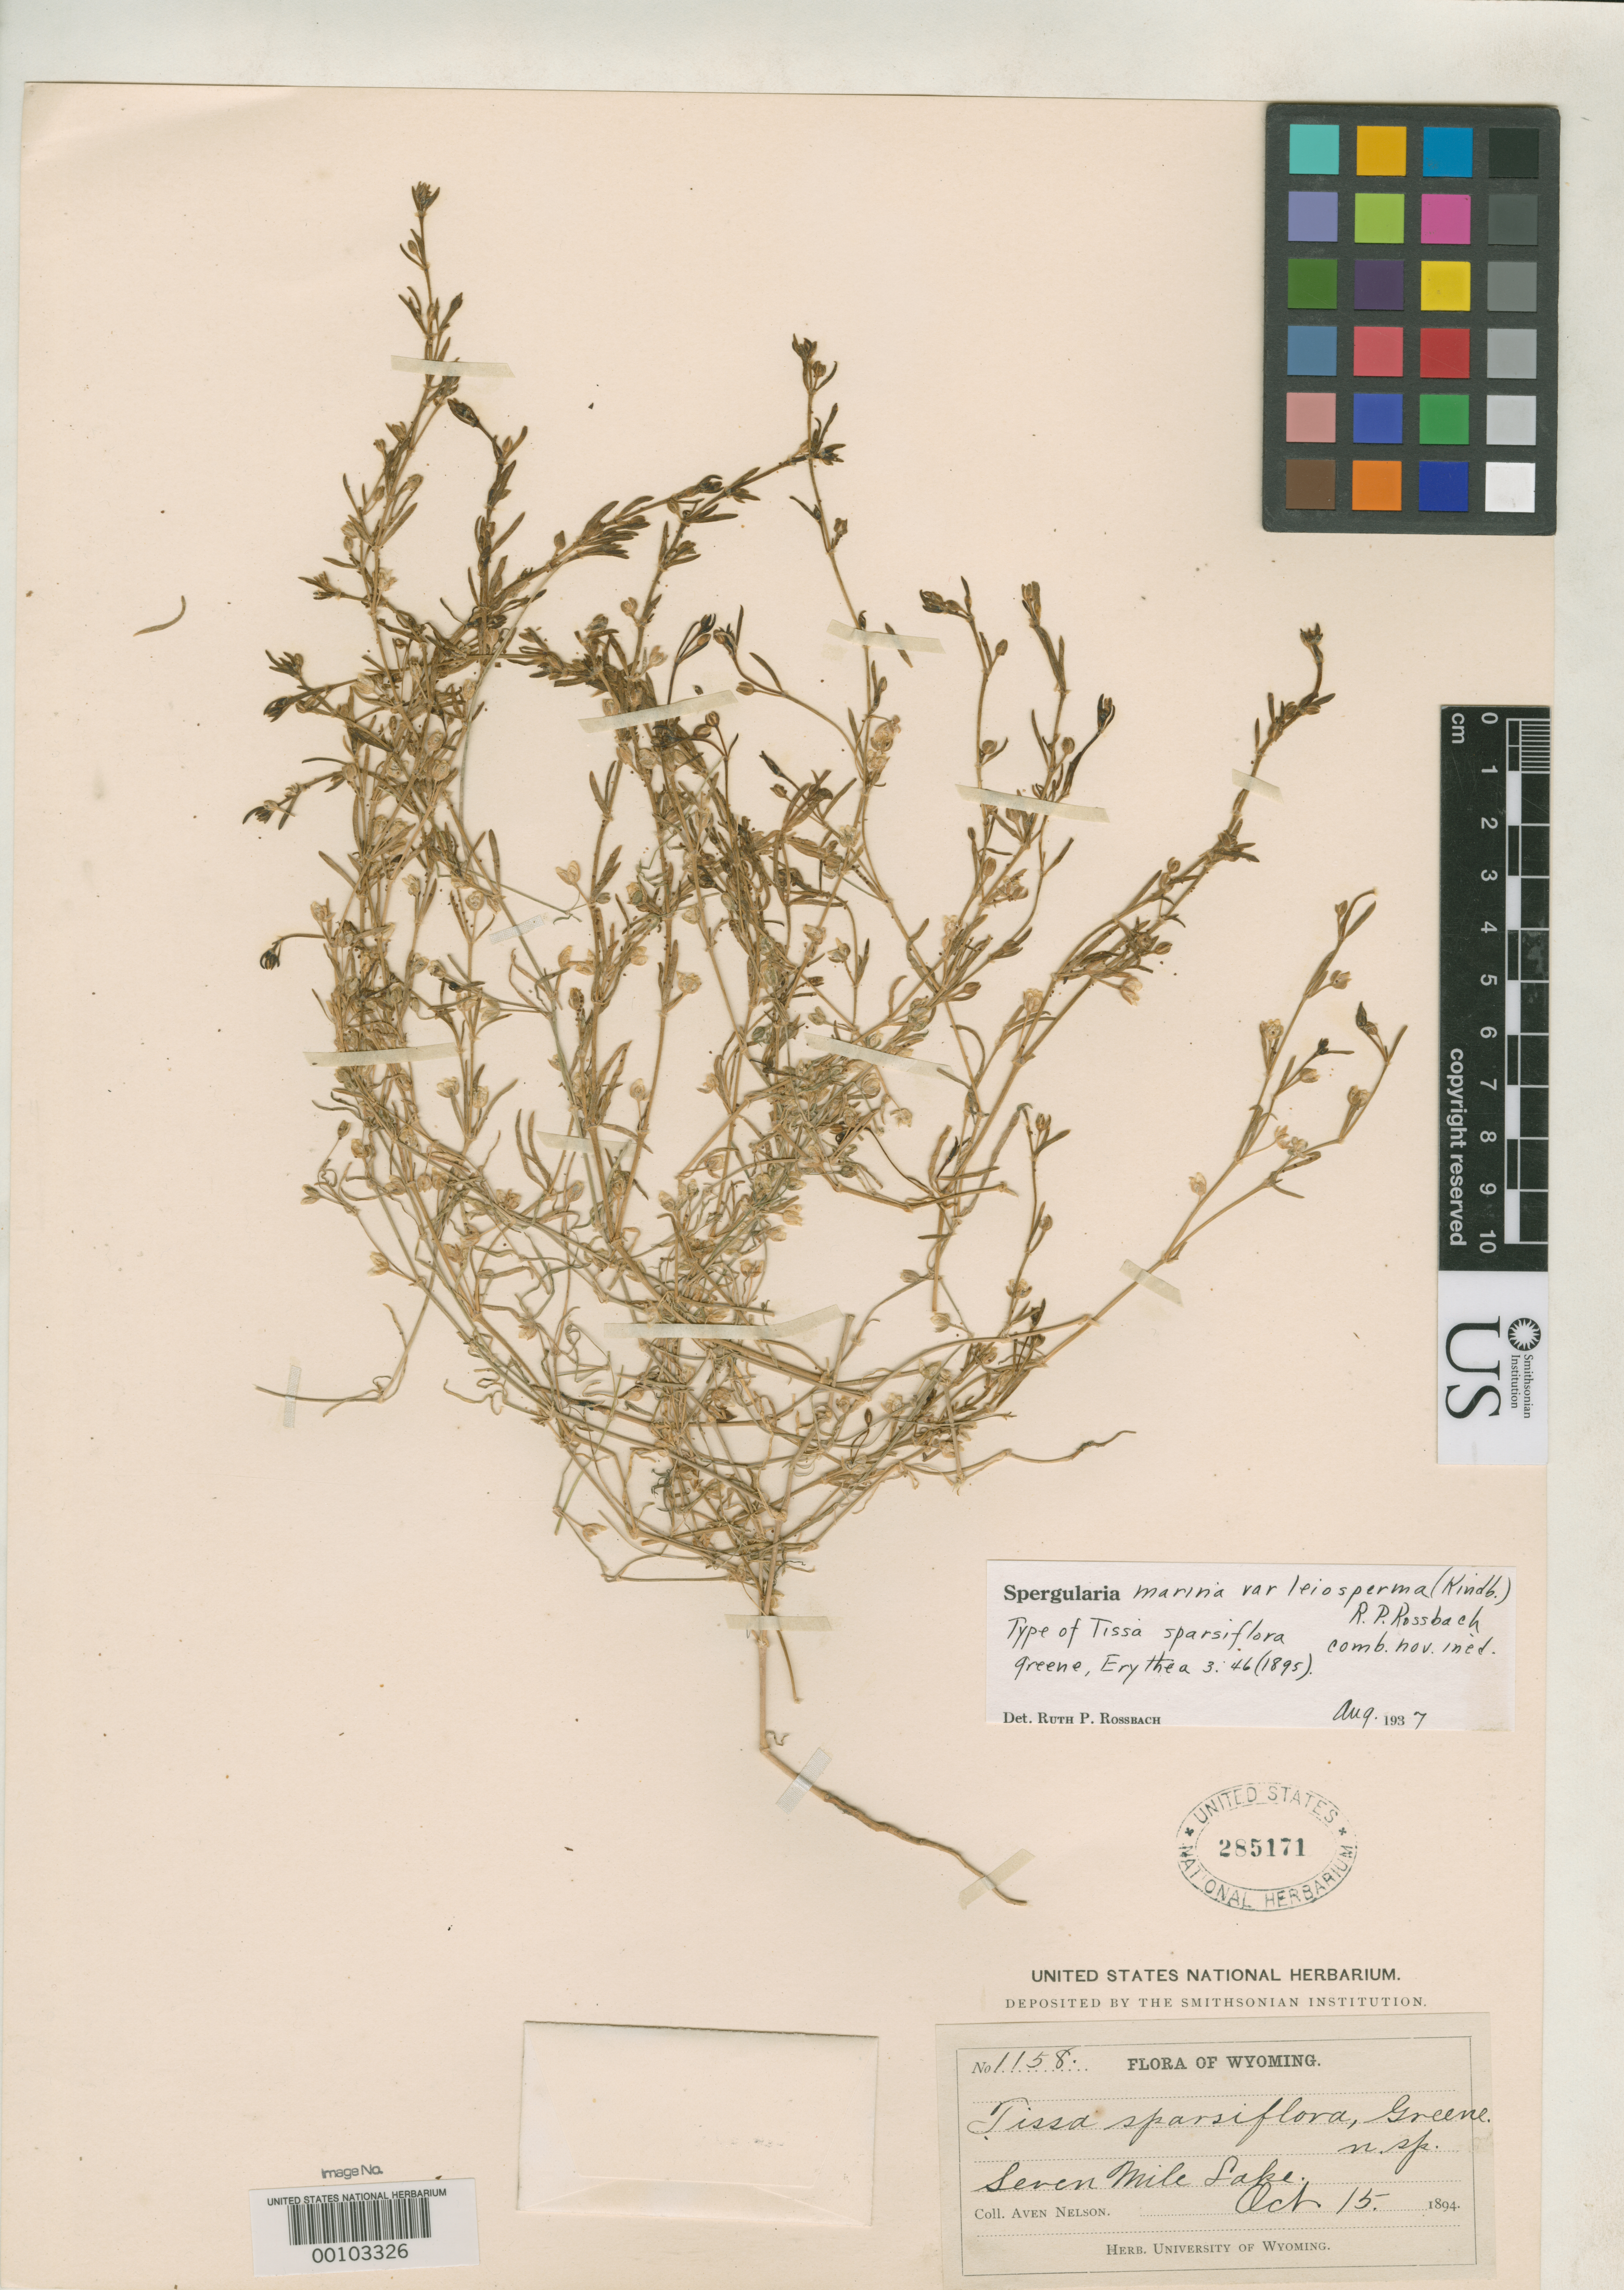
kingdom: Plantae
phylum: Tracheophyta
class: Magnoliopsida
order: Caryophyllales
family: Caryophyllaceae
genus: Tissa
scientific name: Tissa sparsiflora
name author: Greene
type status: Type Collection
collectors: A. Nelson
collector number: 1158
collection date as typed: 15 Oct 1894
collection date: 1894-10-15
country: United States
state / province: Wyoming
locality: Seven Mile Lake.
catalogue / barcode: US 285171